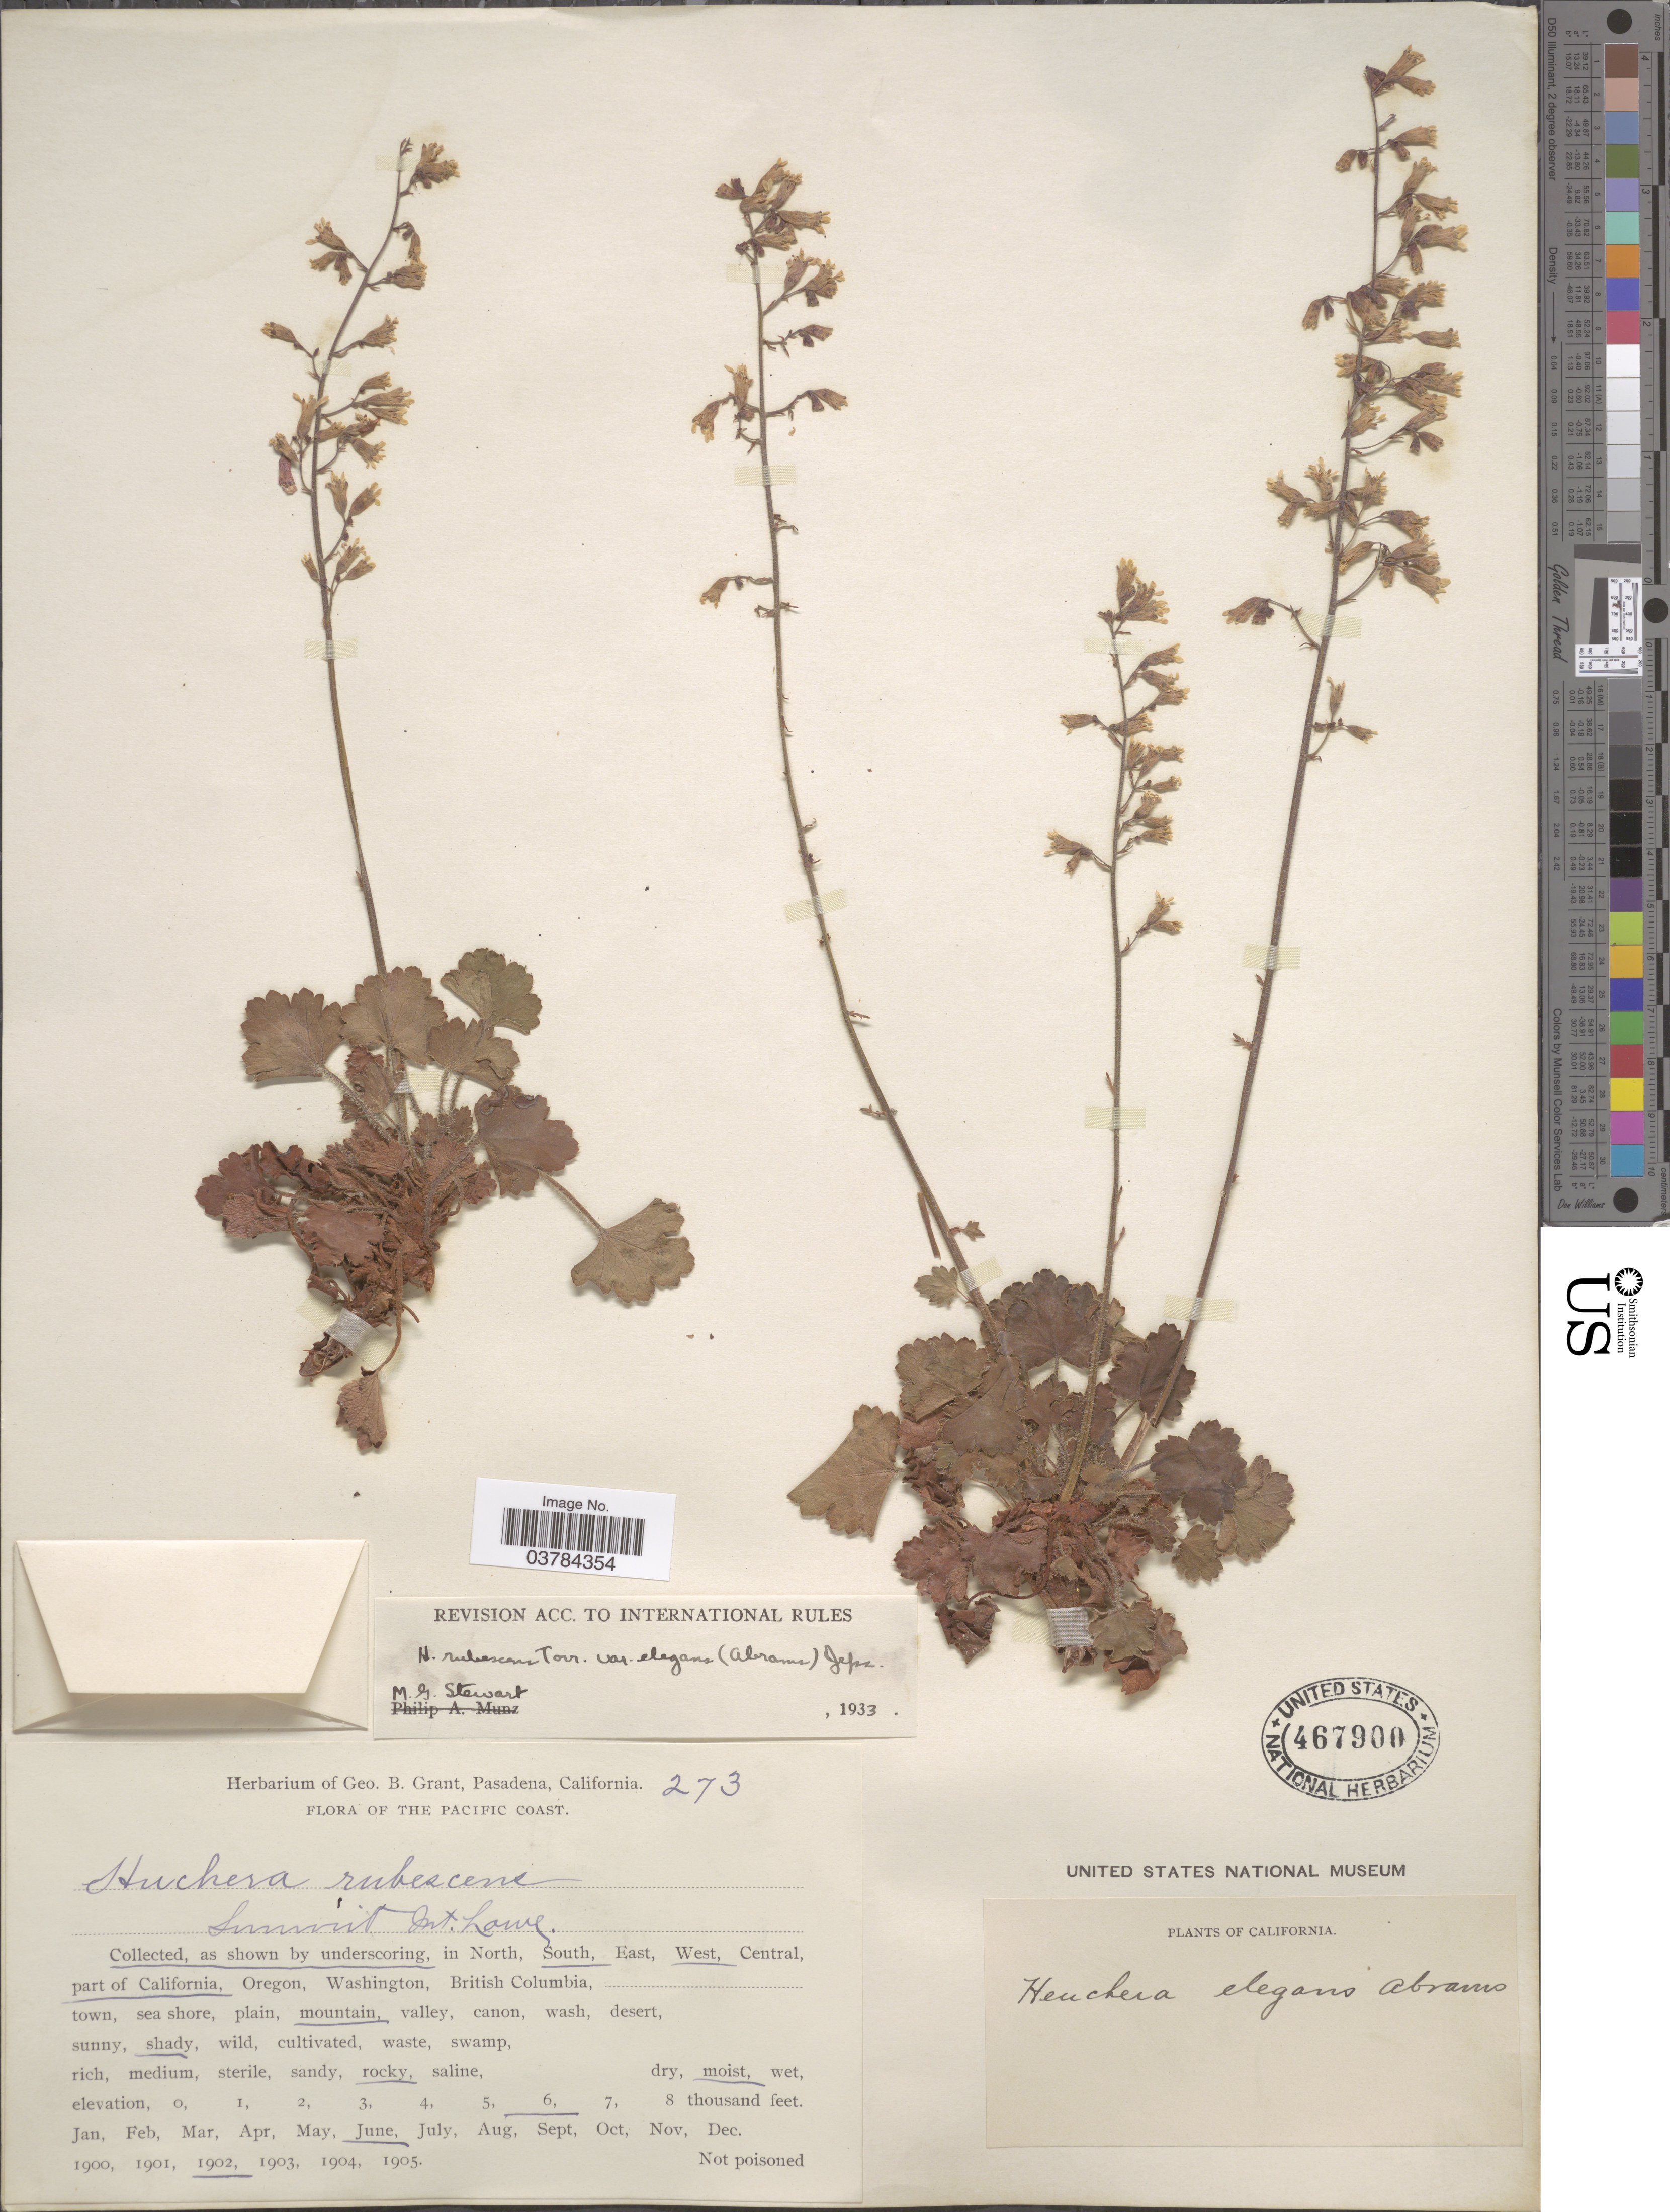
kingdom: Plantae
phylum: Tracheophyta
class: Magnoliopsida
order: Saxifragales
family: Saxifragaceae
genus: Heuchera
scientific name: Heuchera elegans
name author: Abrams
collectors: ex herb. Geo. B. Grant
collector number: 273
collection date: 1902-06-06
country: United States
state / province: California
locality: The Pacific Coast. South, West, part of California.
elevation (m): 1829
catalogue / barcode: US 467900